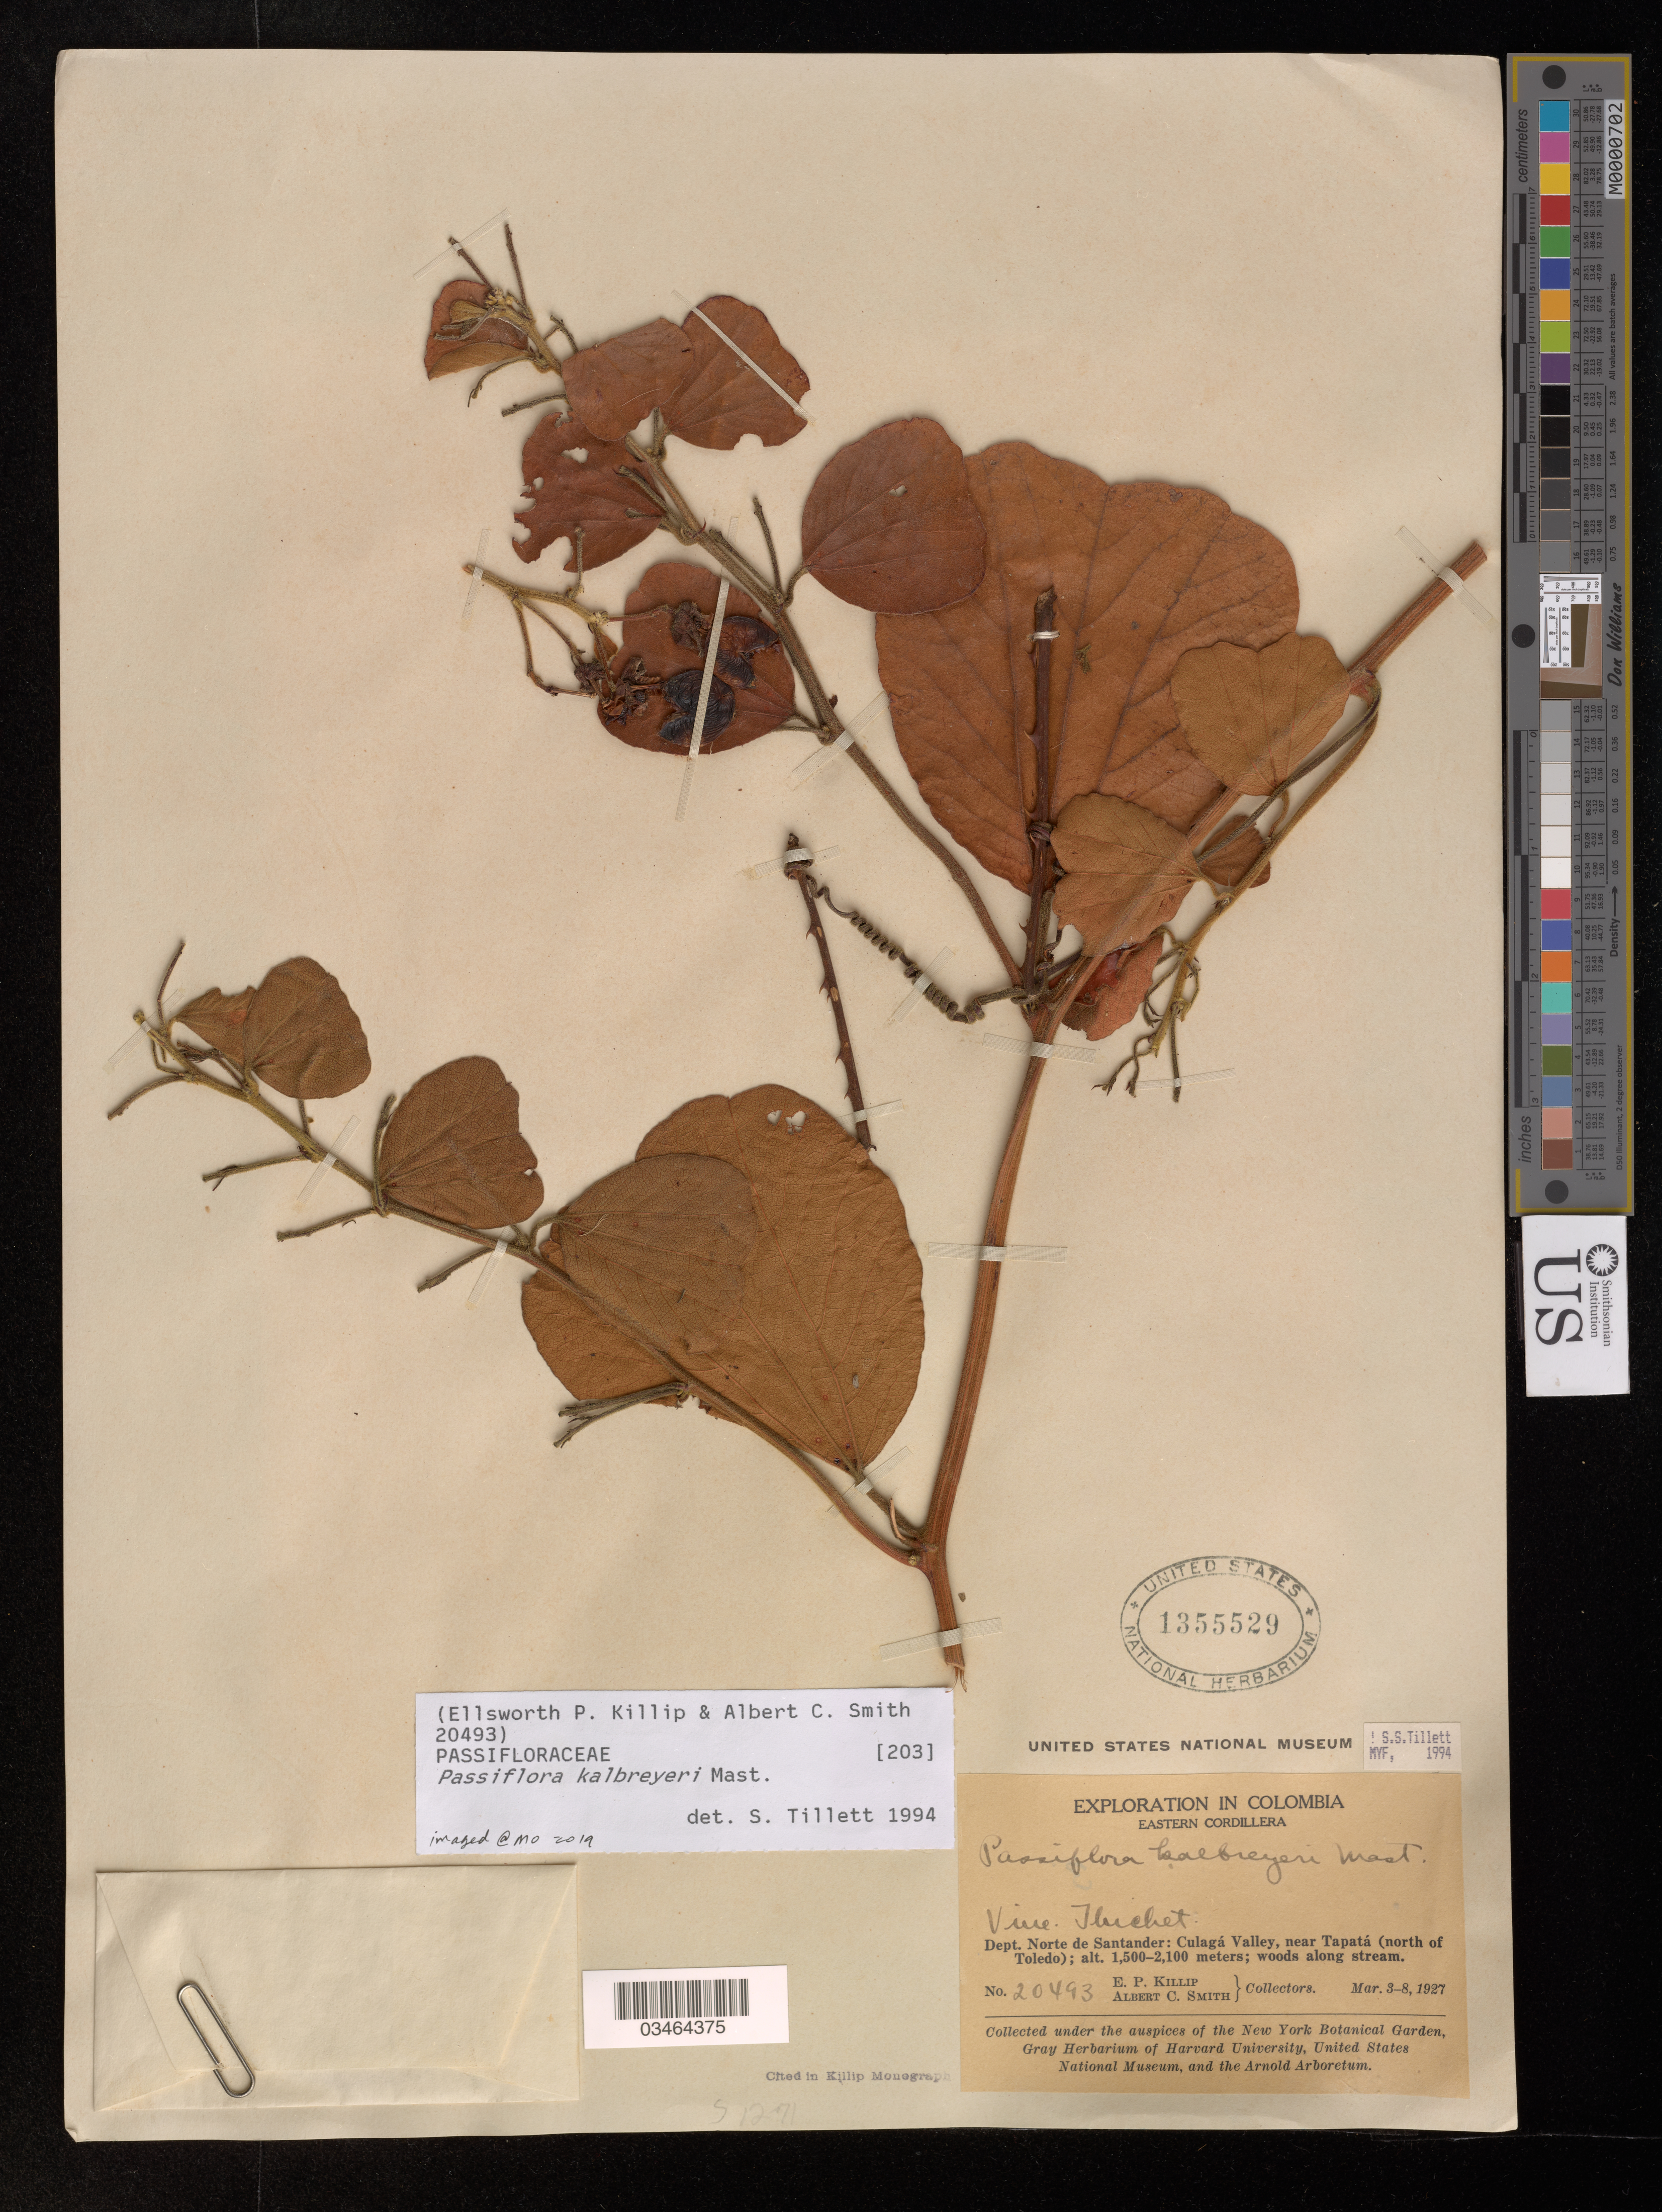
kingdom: Plantae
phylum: Tracheophyta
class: Magnoliopsida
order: Malpighiales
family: Passifloraceae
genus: Passiflora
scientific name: Passiflora kalbreyeri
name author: Mast.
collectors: E. P. Killip & A. C. Smith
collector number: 20493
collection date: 1927-03-03/1927-03-08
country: Colombia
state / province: Norte de Santander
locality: Eastern Cordillera. Dept. Norte de Santander: Culagá Valley, near Tapatá (north of Toledo).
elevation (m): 1500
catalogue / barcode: US 1355529